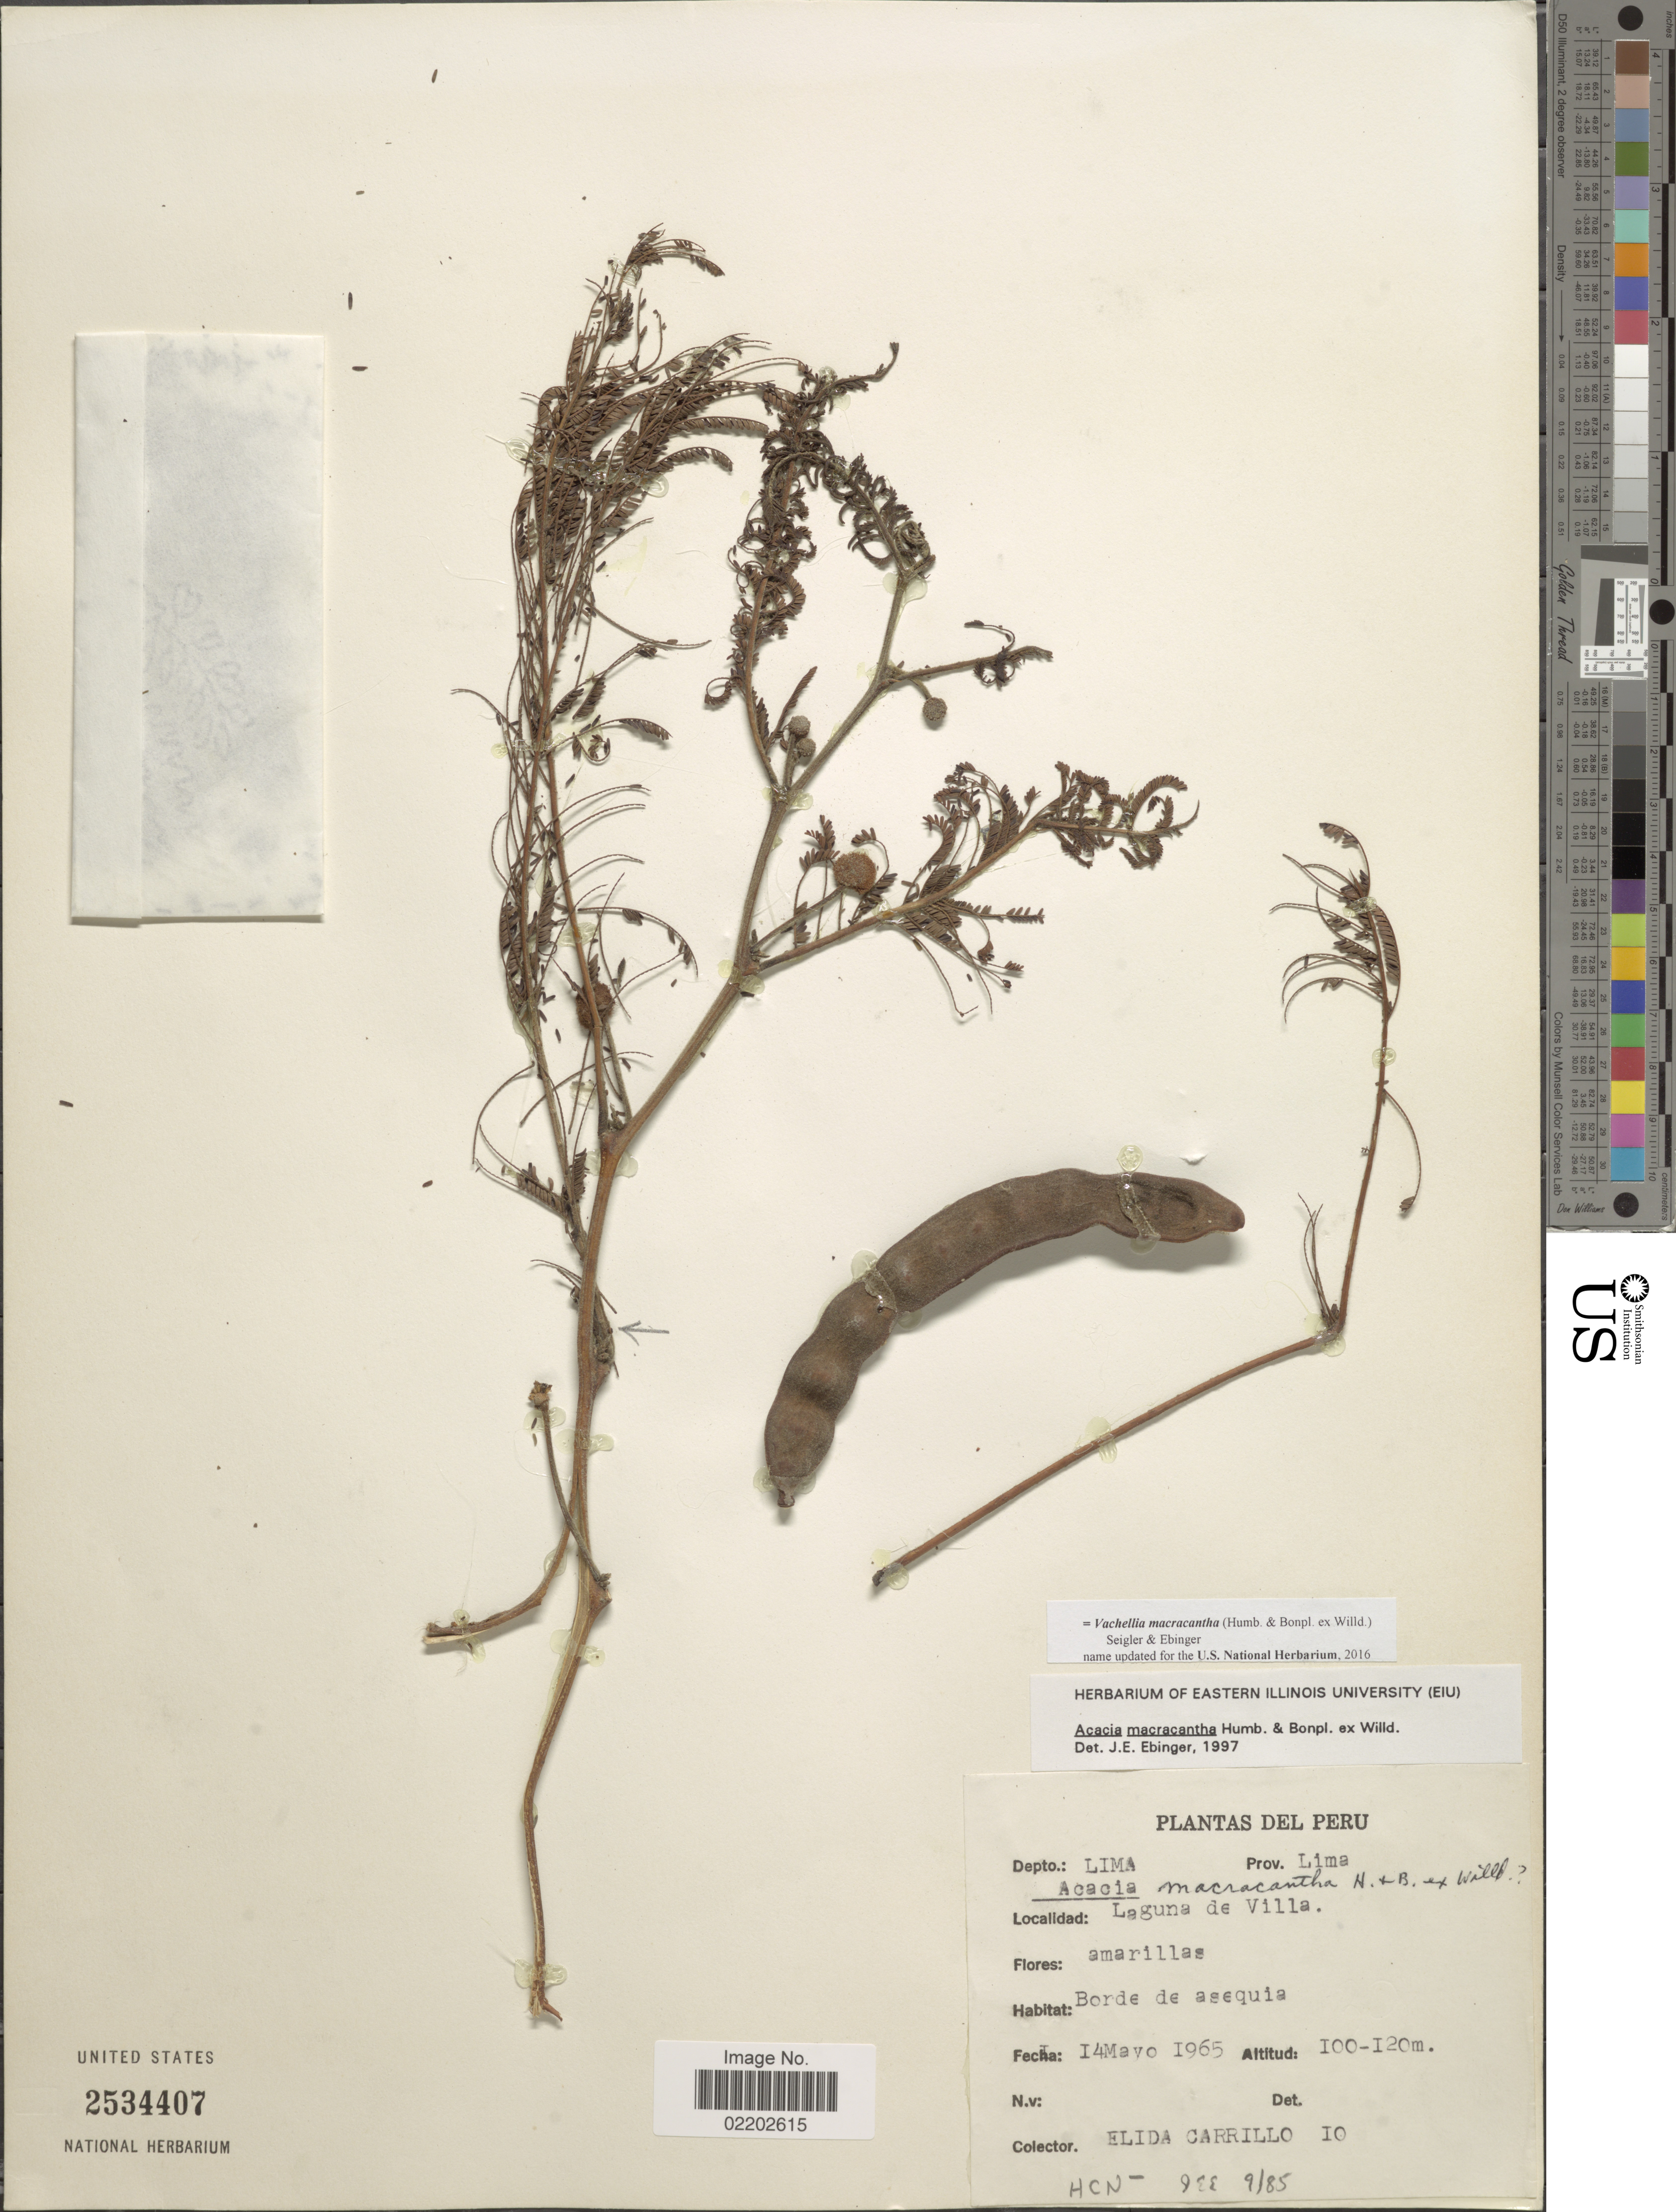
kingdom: Plantae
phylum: Tracheophyta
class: Magnoliopsida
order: Fabales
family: Fabaceae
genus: Vachellia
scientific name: Vachellia macracantha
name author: (Humb. & Bonpl. ex Willd.) Seigler & Ebinger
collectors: E. Carrillo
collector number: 10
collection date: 1965-05-14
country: Peru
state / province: Lima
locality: Depto. Lima. Prov. Lima. Laguna de Villa.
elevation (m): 100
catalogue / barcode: US 2534407